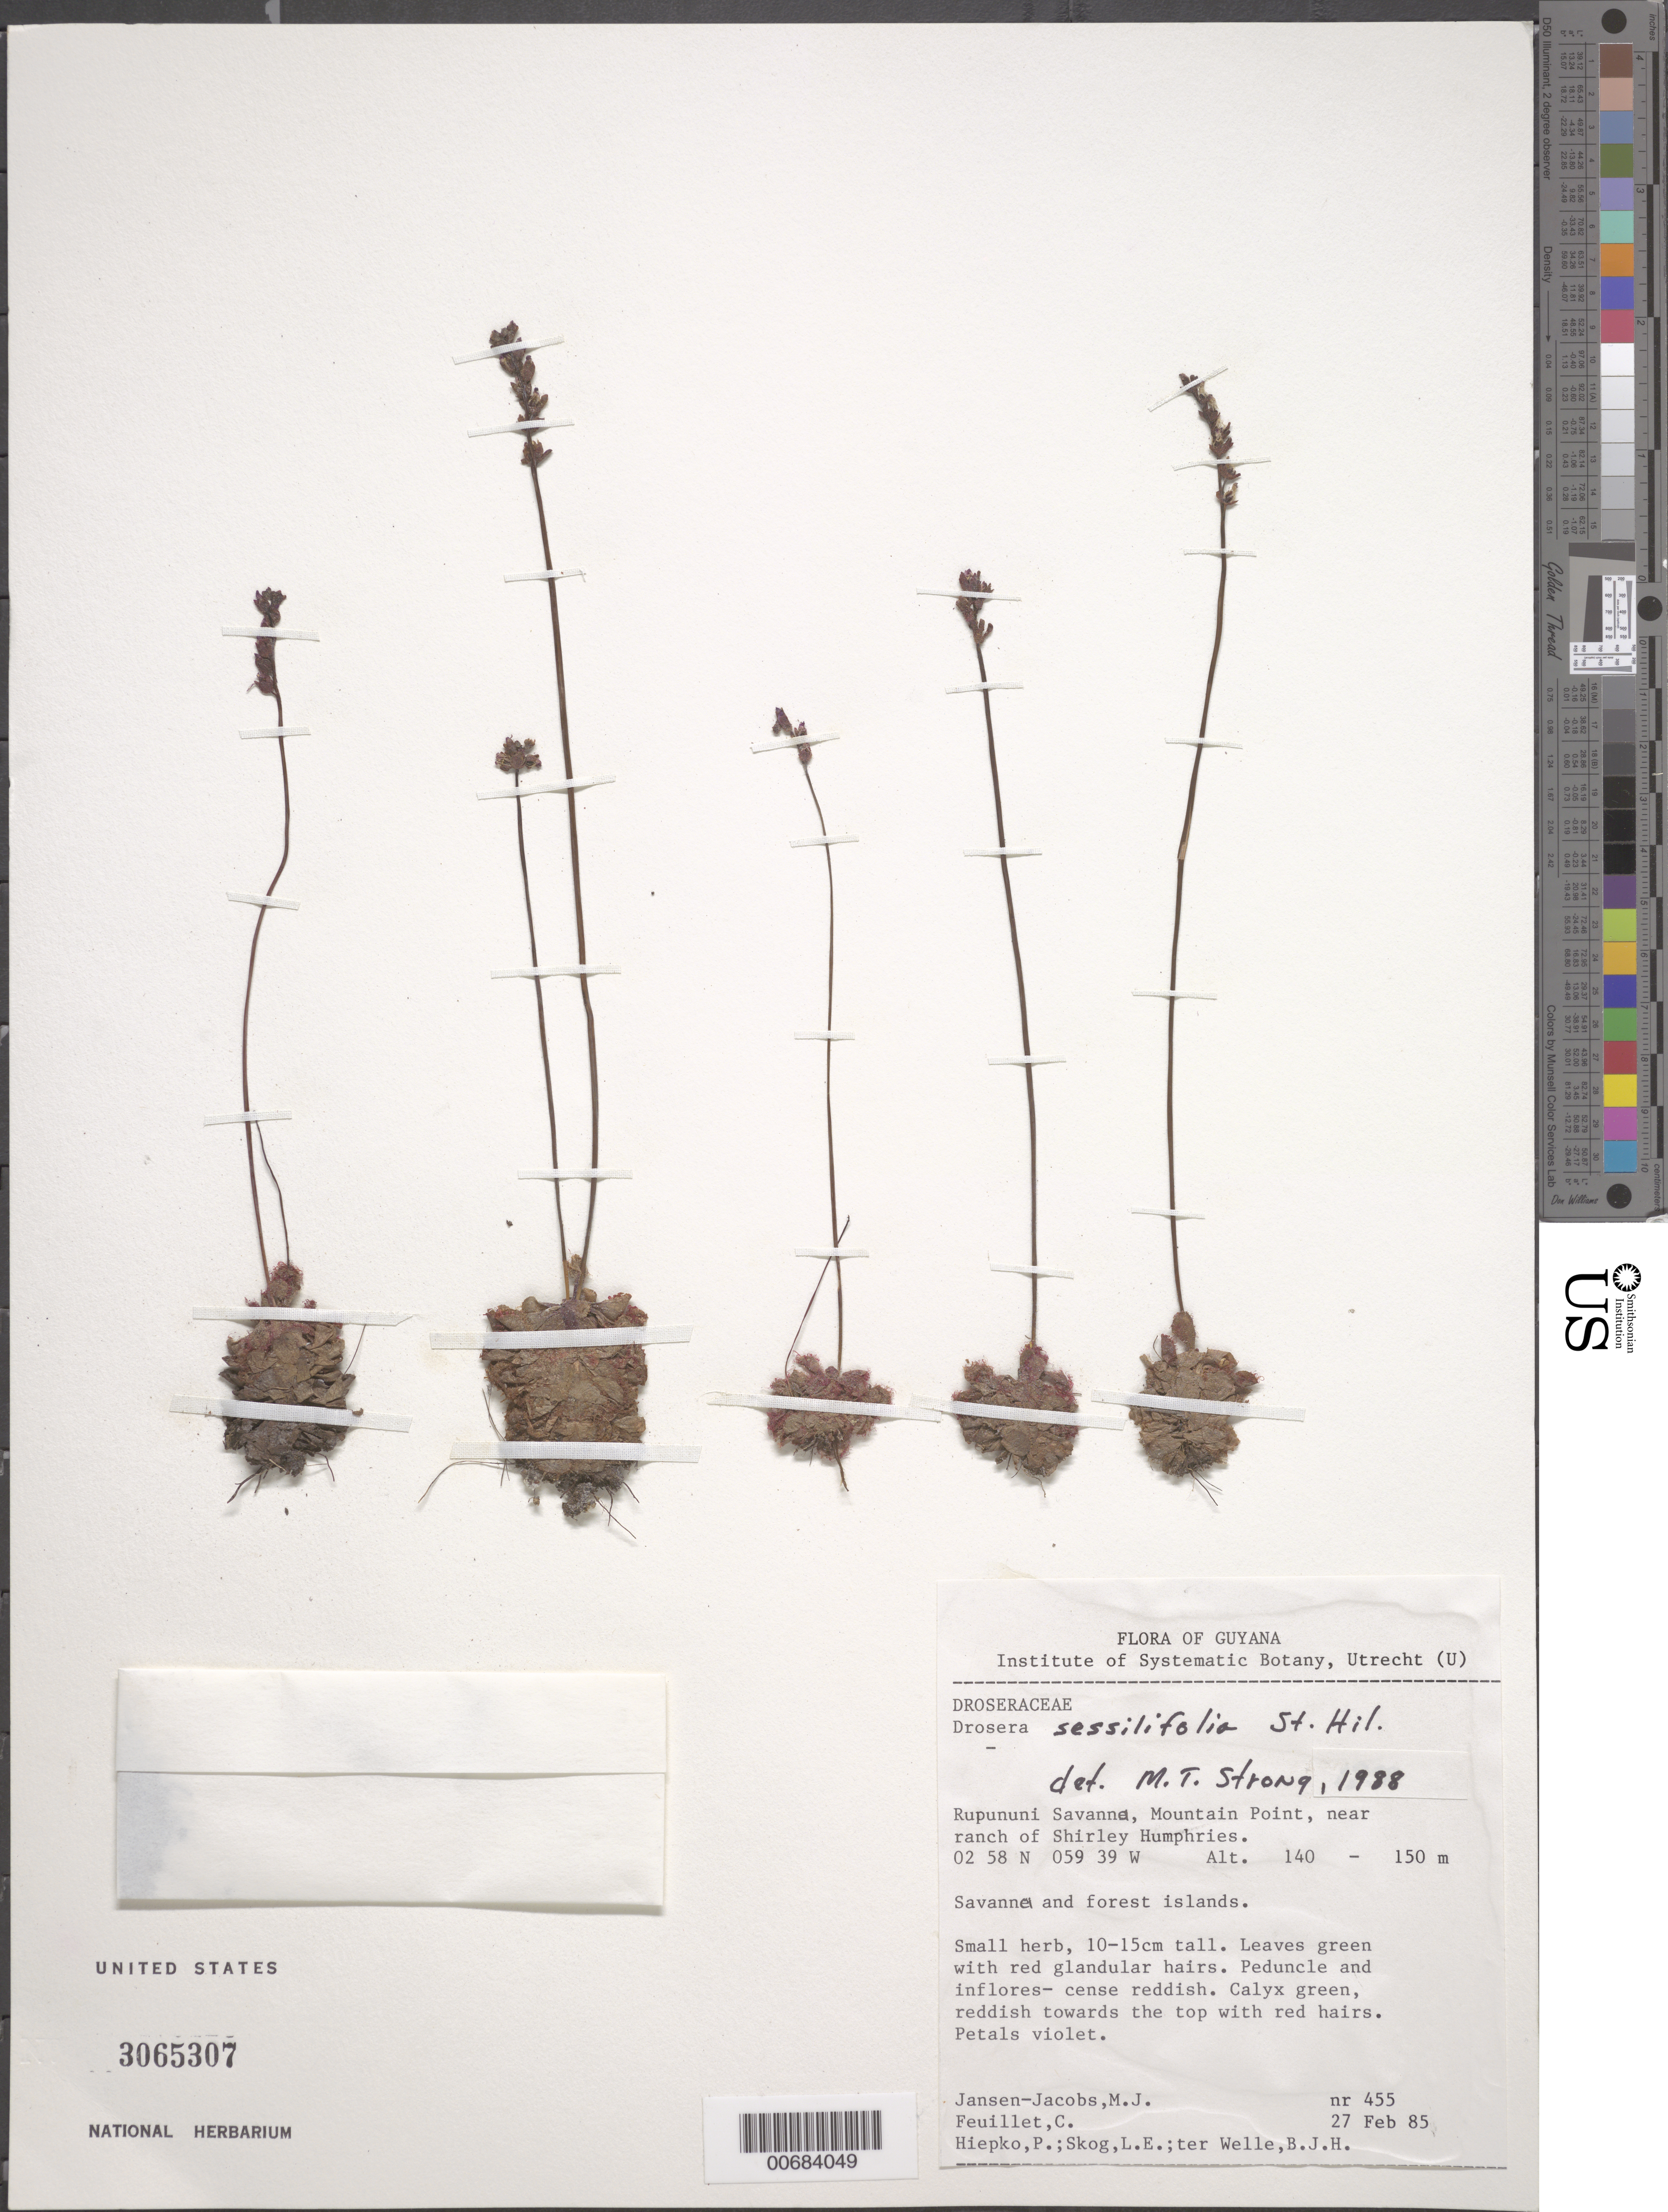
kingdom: Plantae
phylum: Tracheophyta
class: Magnoliopsida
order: Caryophyllales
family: Droseraceae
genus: Drosera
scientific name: Drosera sessilifolia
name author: A. St.-Hil.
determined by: Silva, T.; Corrêa-A., M. D.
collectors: M. J. Jansen-Jacobs, C. Feuillet, P. H. Hiepko, L. E. Skog & B. Welle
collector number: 455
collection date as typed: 27-Feb-85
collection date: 1985-02-27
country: Guyana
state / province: U. Takutu-U. Essequibo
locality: Rupununi Savanna, Mountain Point, near ranch of Shirley Humphries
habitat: Savanna and forest islands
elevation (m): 140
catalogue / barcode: US 3065307